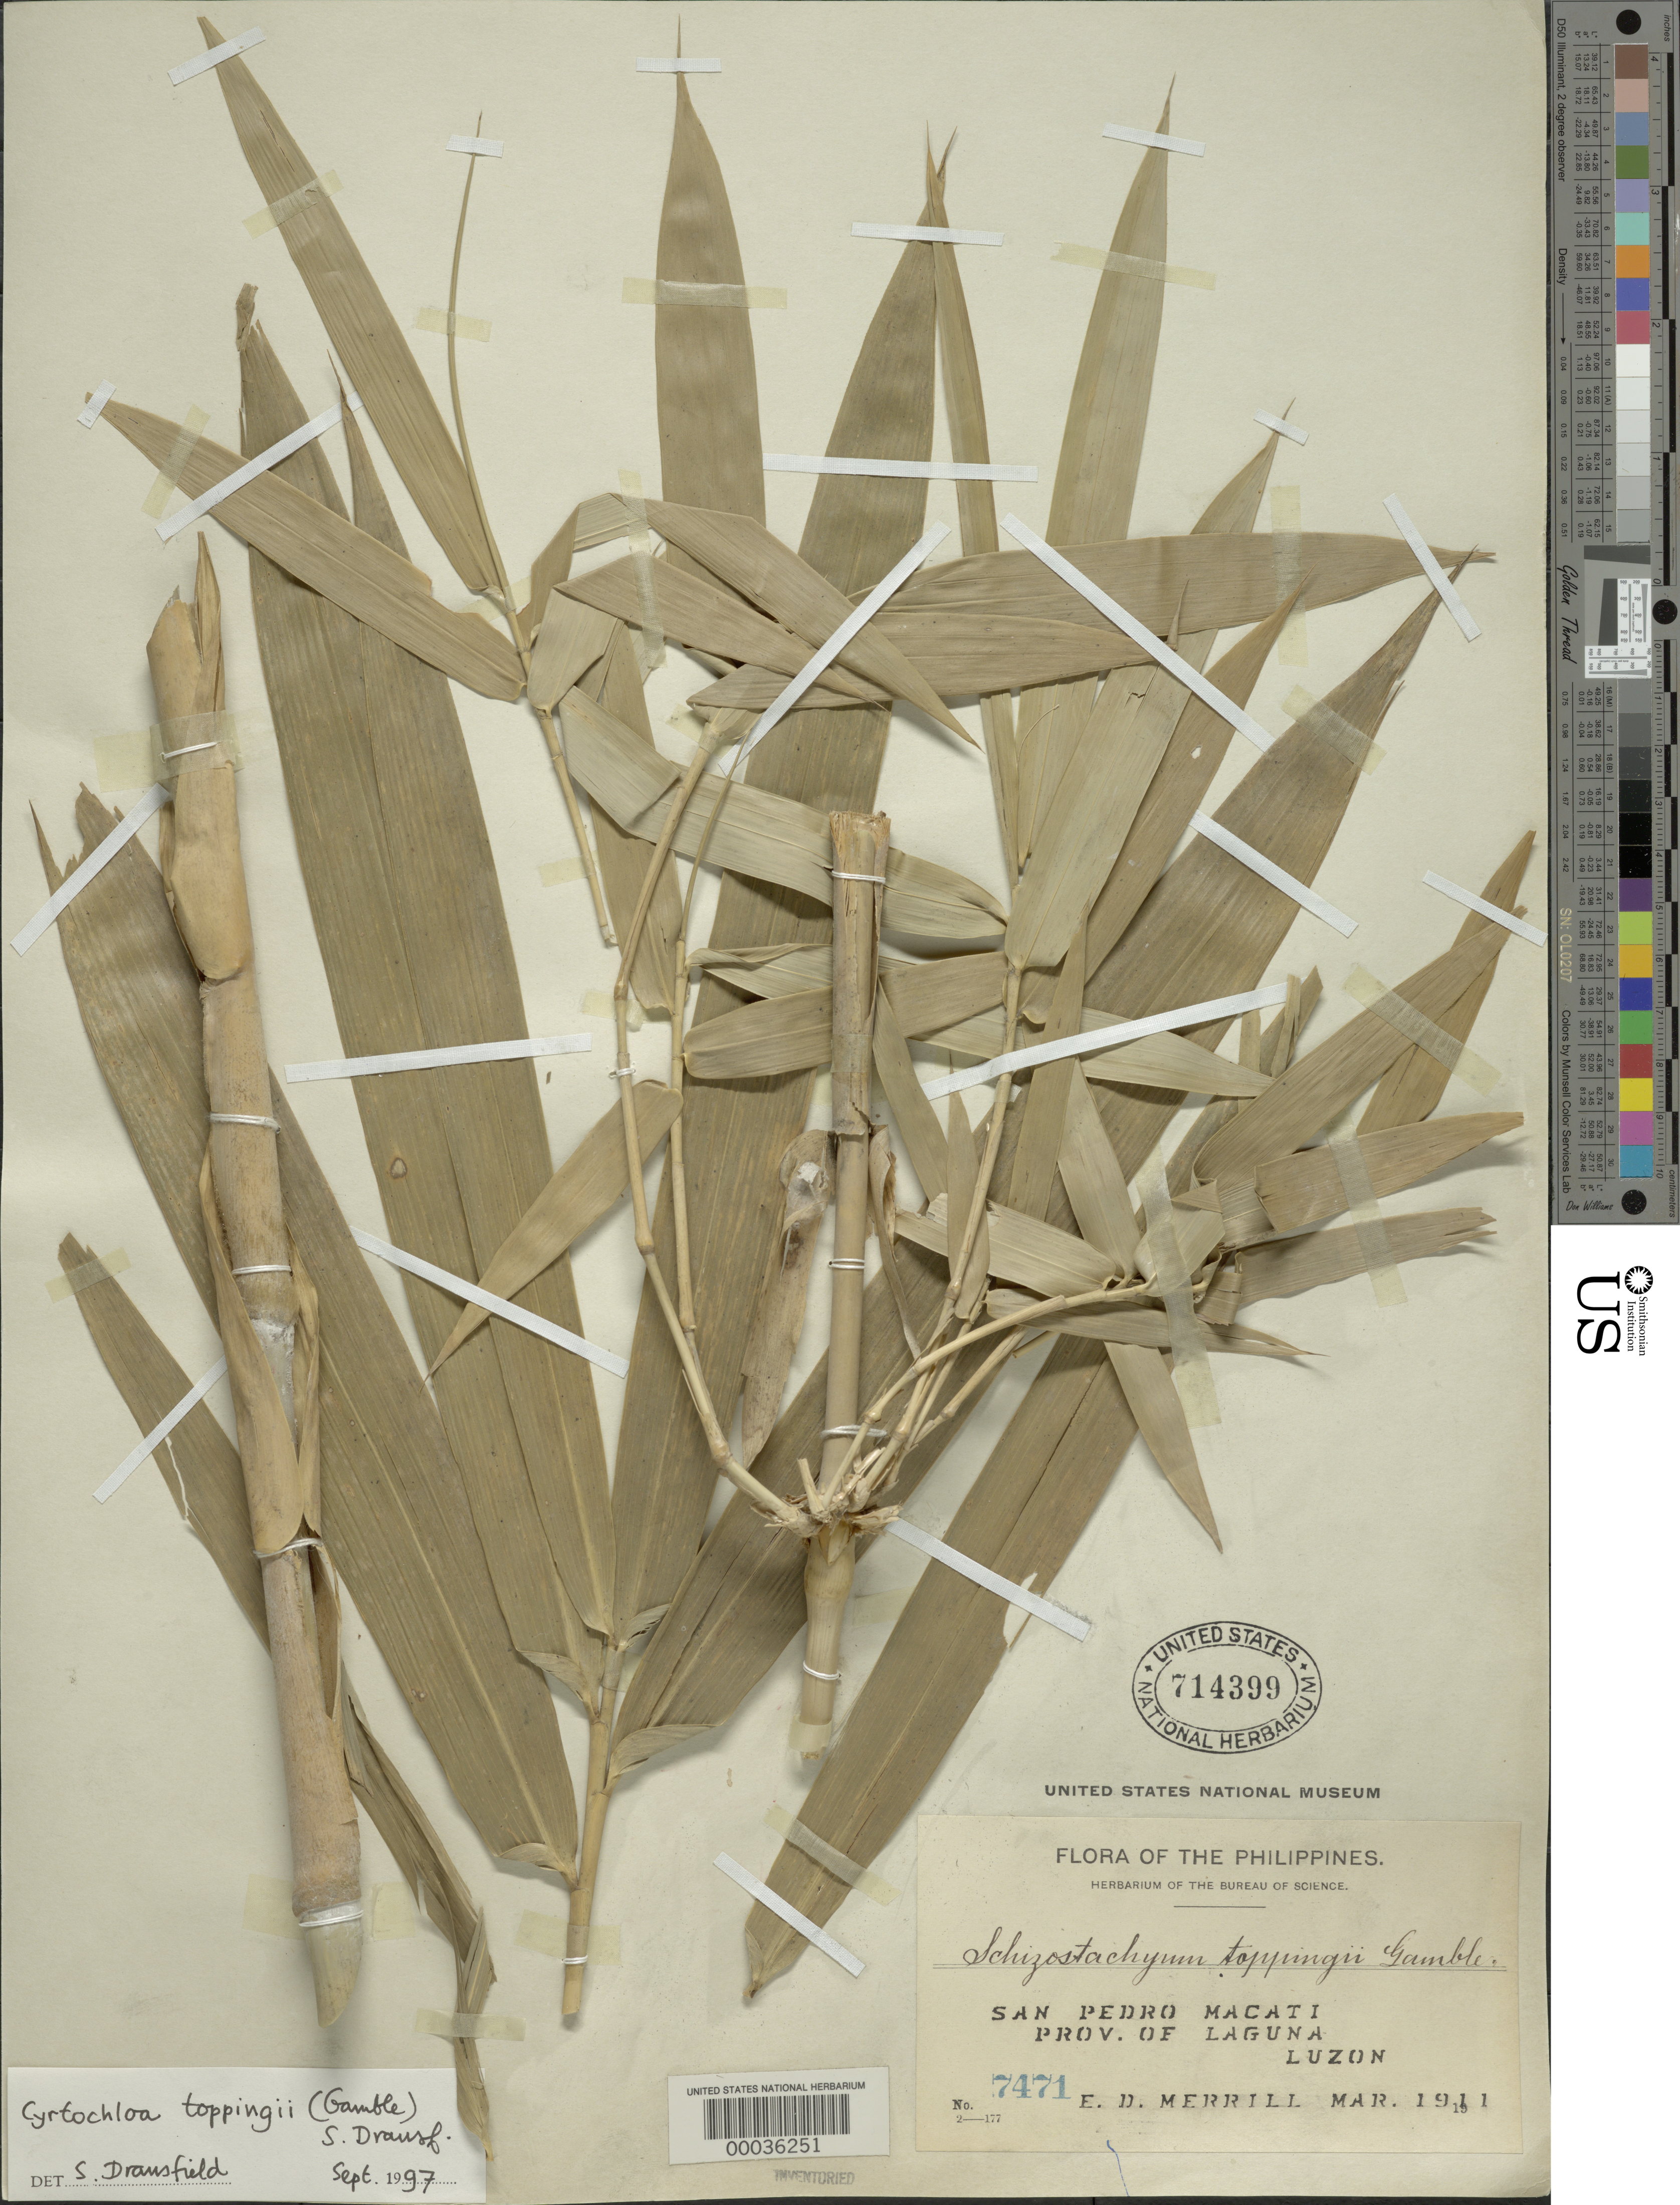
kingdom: Plantae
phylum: Tracheophyta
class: Liliopsida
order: Poales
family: Poaceae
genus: Cyrtochloa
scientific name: Cyrtochloa toppingii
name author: (Gamble) S. Dransf.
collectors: E. D. Merrill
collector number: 7471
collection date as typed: Mar 1911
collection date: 1911-03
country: Philippines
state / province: Calabarzon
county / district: Laguna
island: Luzon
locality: San Pedro Macati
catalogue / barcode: US 714399